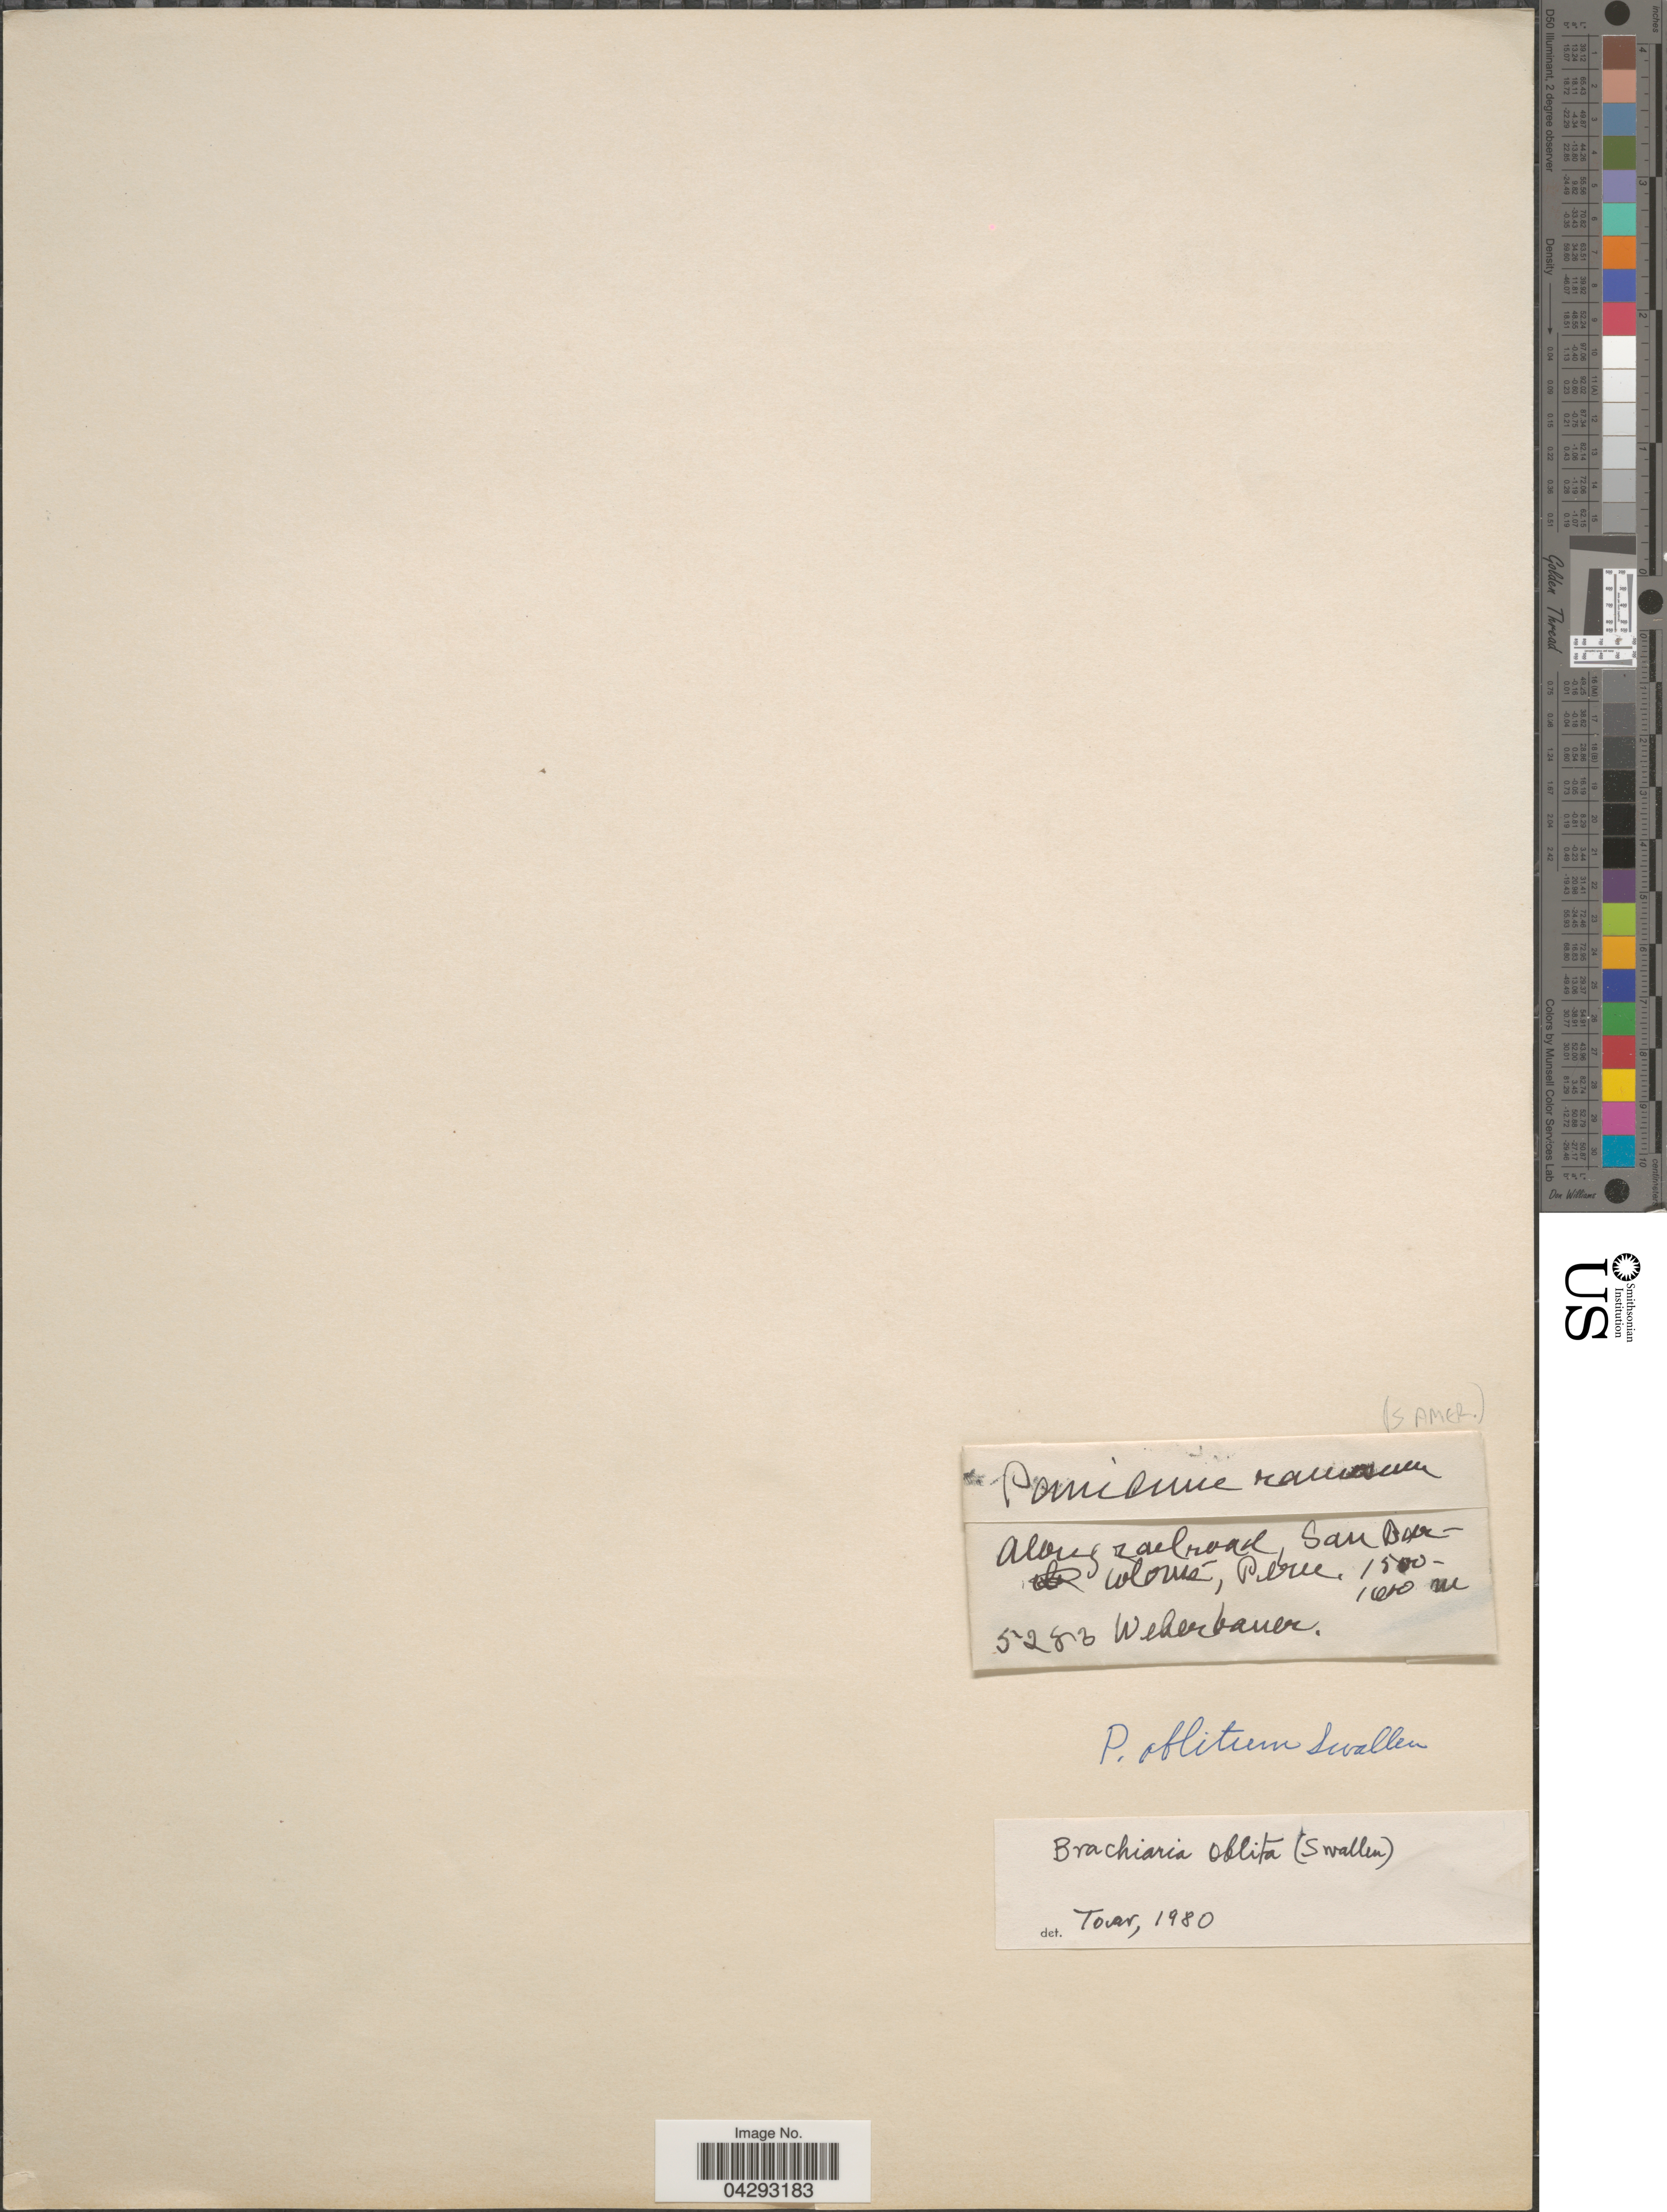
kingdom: Plantae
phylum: Tracheophyta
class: Liliopsida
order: Poales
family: Poaceae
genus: Urochloa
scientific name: Urochloa oblita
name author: (Swallen) Morrone & Zuloaga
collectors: Weberbauer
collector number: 5283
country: Peru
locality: Along railroad, San Barceloné.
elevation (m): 1000